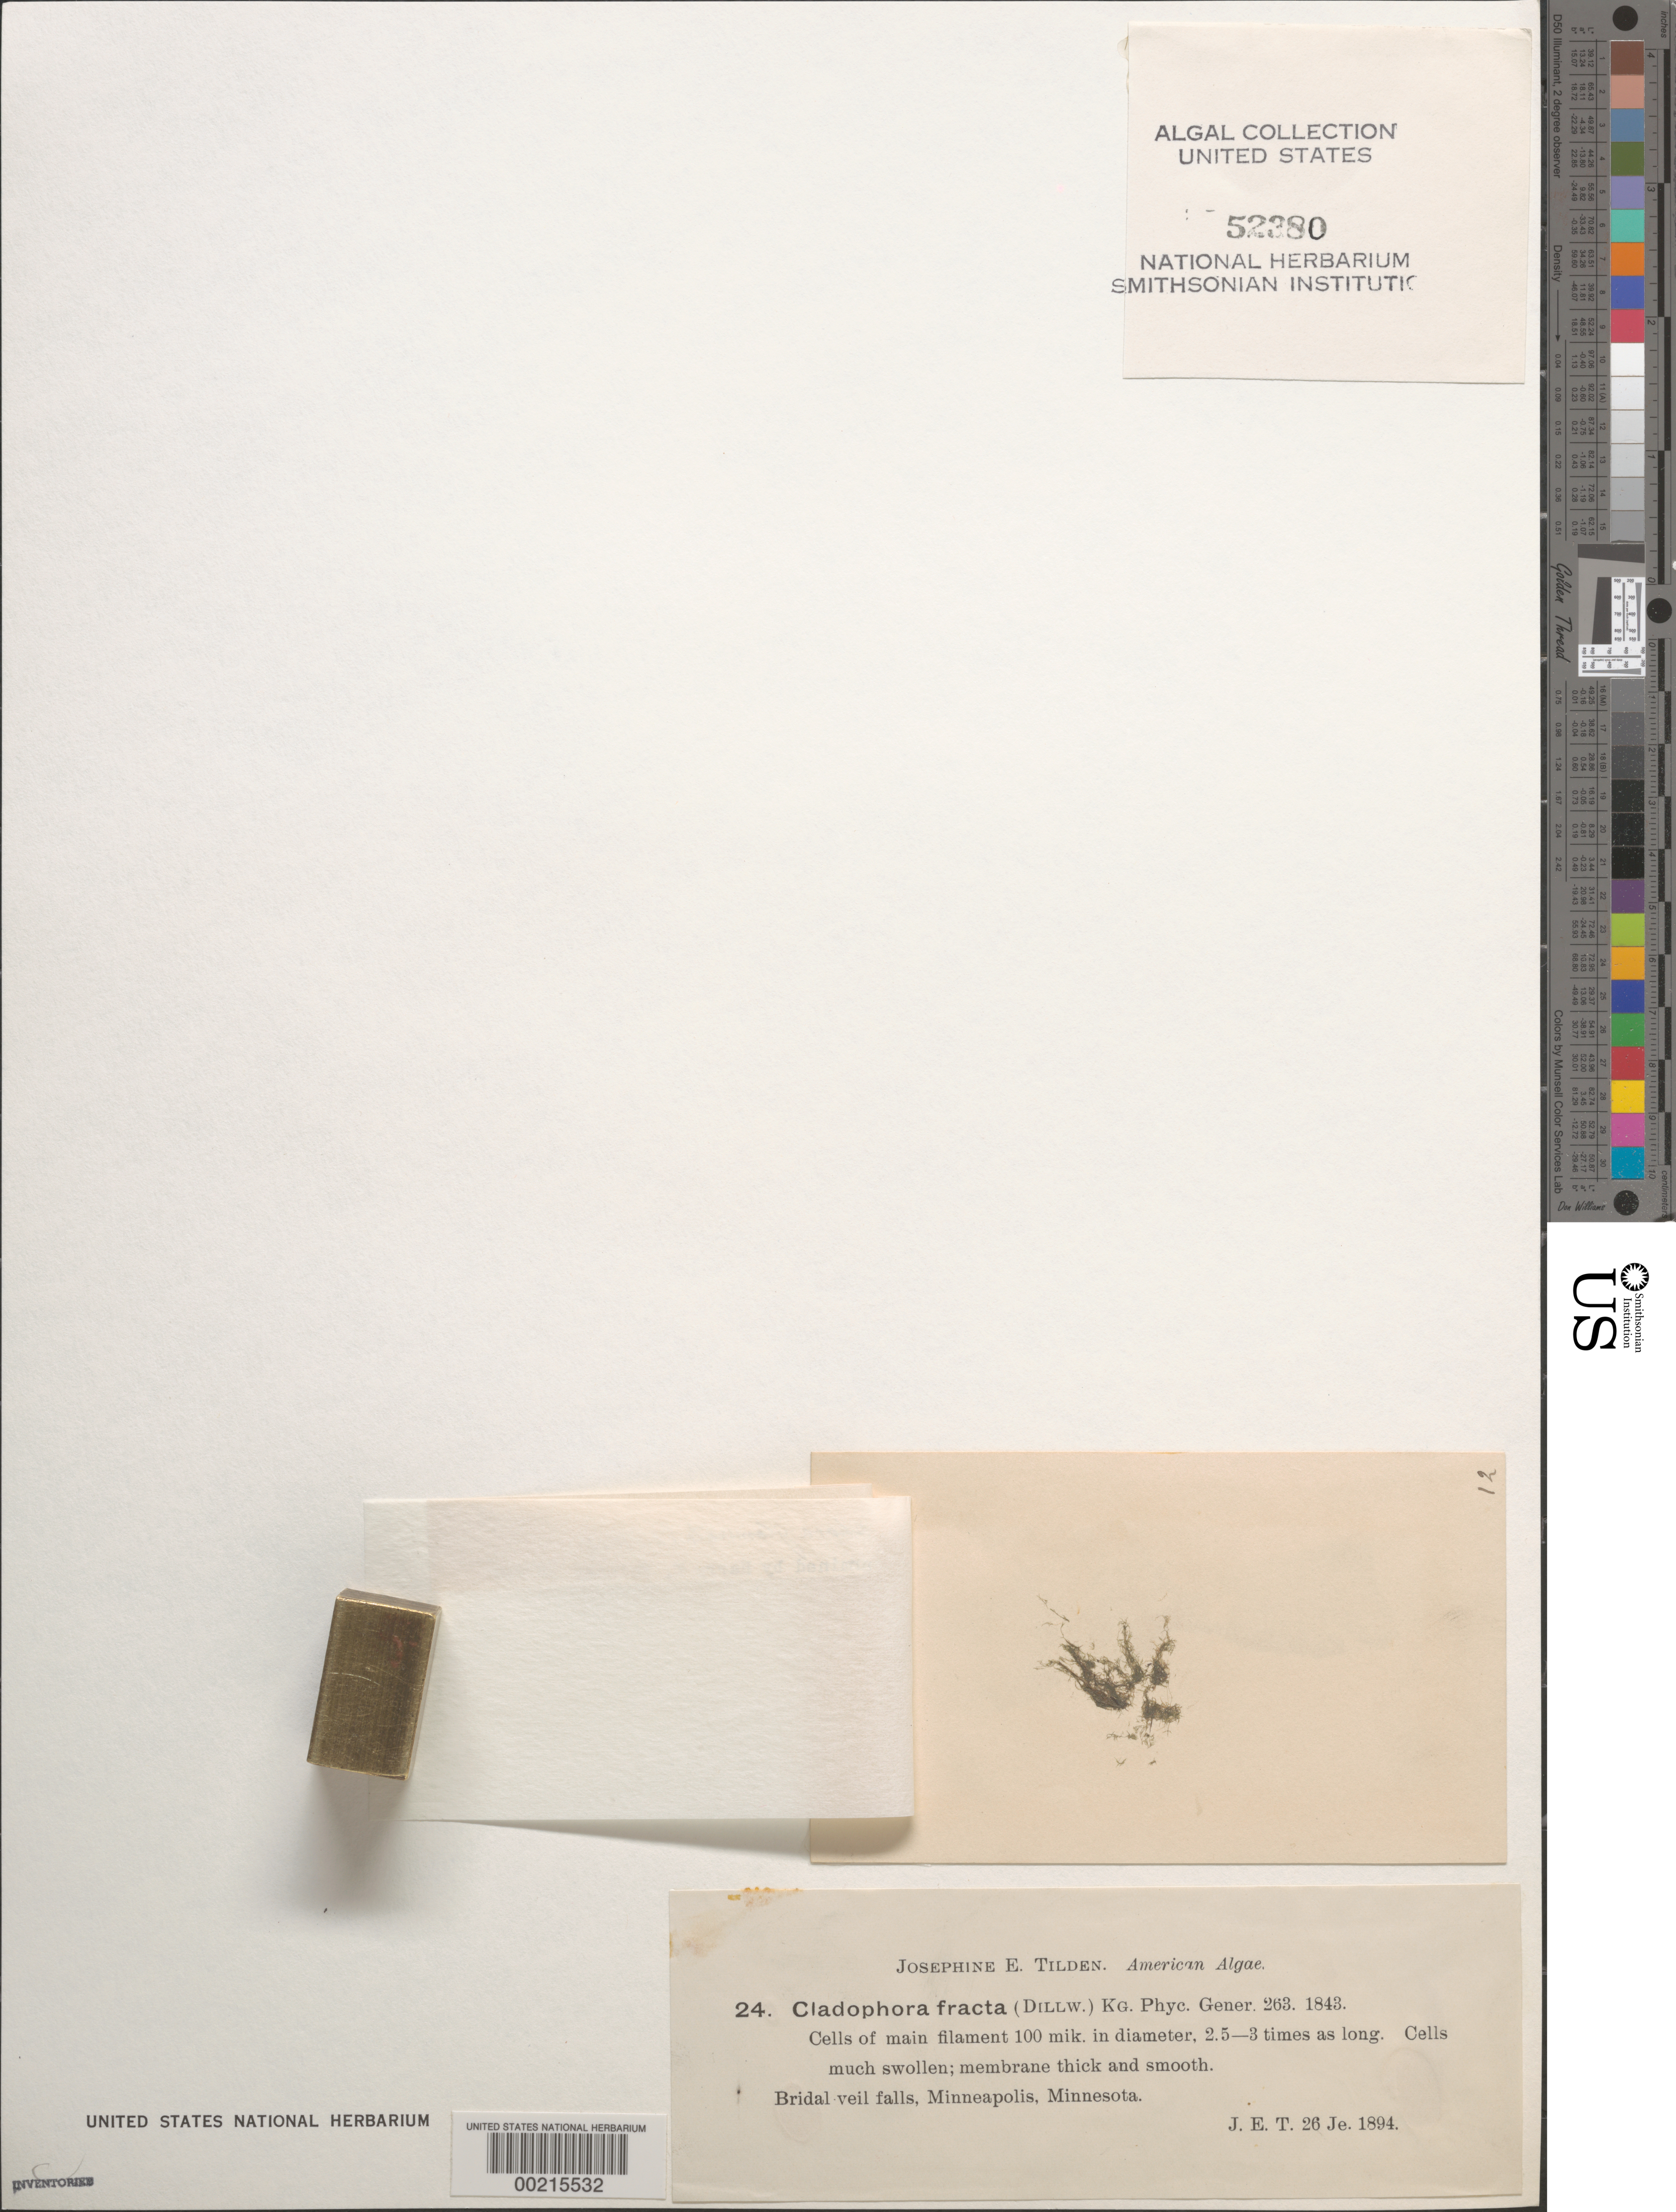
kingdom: Plantae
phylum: Chlorophyta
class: Ulvophyceae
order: Cladophorales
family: Cladophoraceae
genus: Cladophora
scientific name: Cladophora glomerata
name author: (L.) Kütz.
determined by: Phinney, H. K.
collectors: J. E. Tilden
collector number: JET 24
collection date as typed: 26 Jun 1894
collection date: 1894-06-26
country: United States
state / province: Minnesota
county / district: Hennepin County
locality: Minneapolis, Bridal-Veil Falls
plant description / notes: Tilden, American Algae, as Cladophora fracta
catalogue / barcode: US 52380